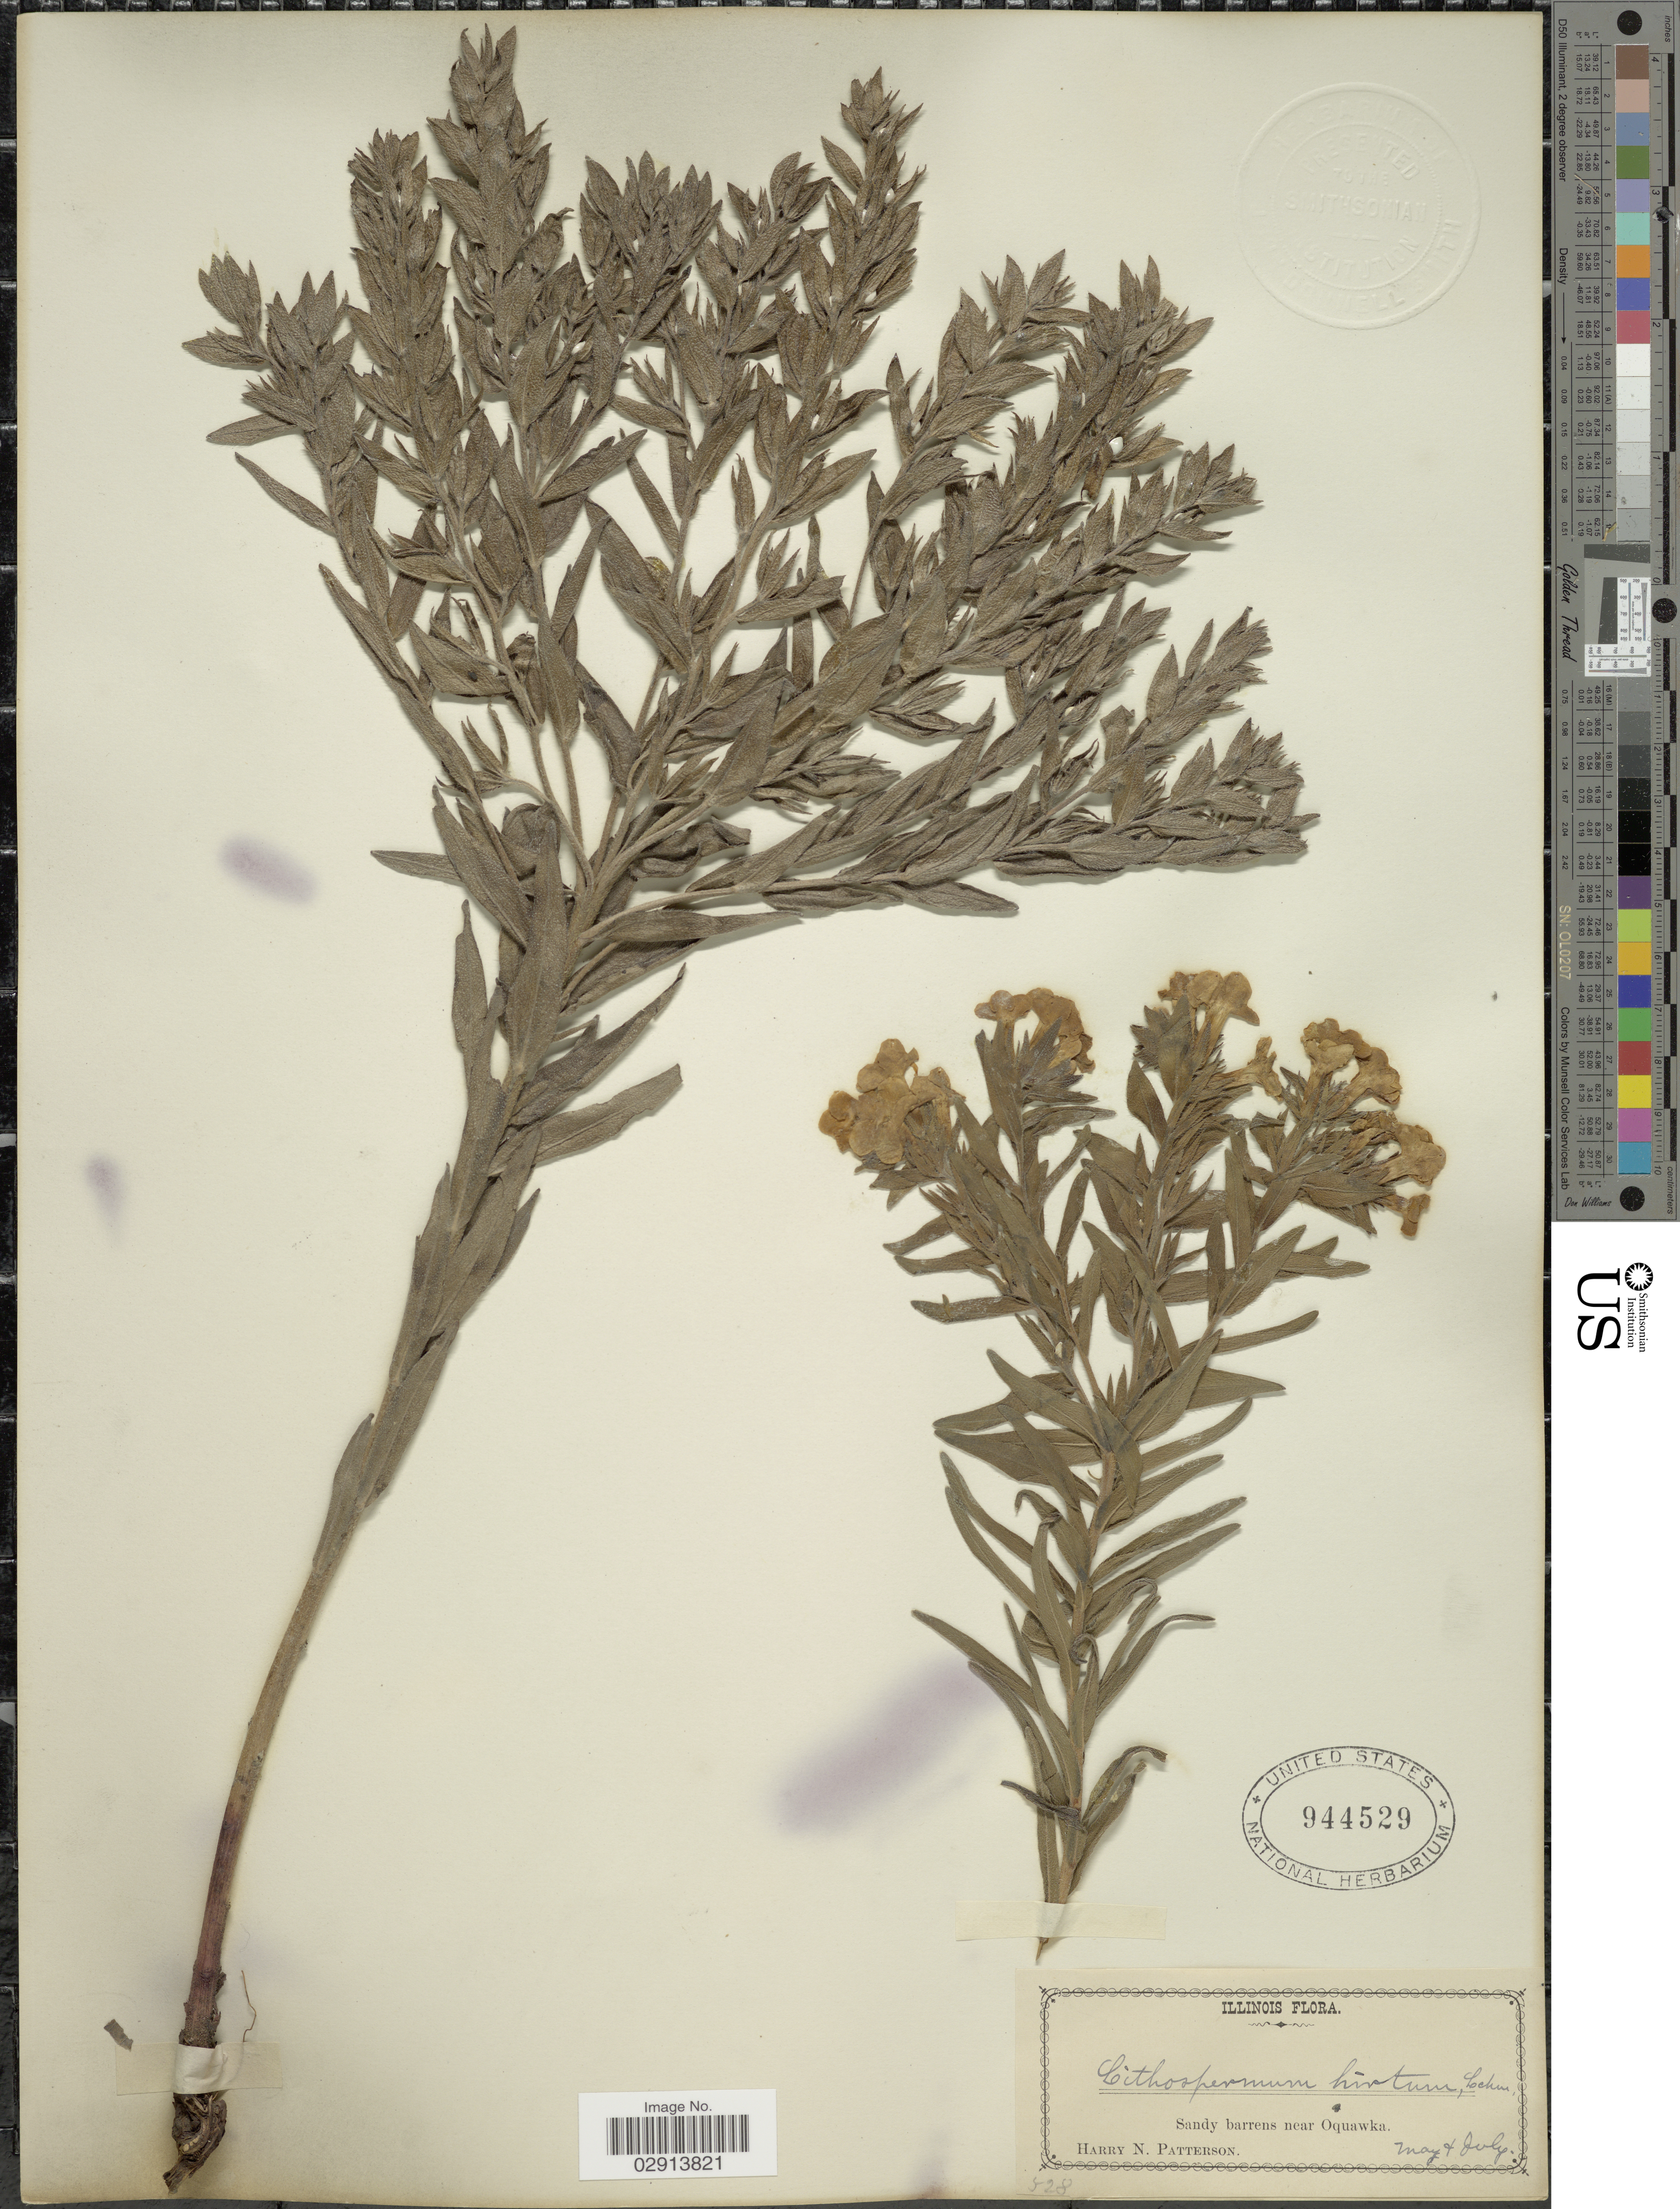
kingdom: Plantae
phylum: Tracheophyta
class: Magnoliopsida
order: Boraginales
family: Boraginaceae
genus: Lithospermum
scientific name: Lithospermum caroliniense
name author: (J.F. Gmel.) MacMill.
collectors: H. N. Patterson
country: United States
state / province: Illinois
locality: Sandy barrens near Oquawka.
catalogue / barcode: US 944529